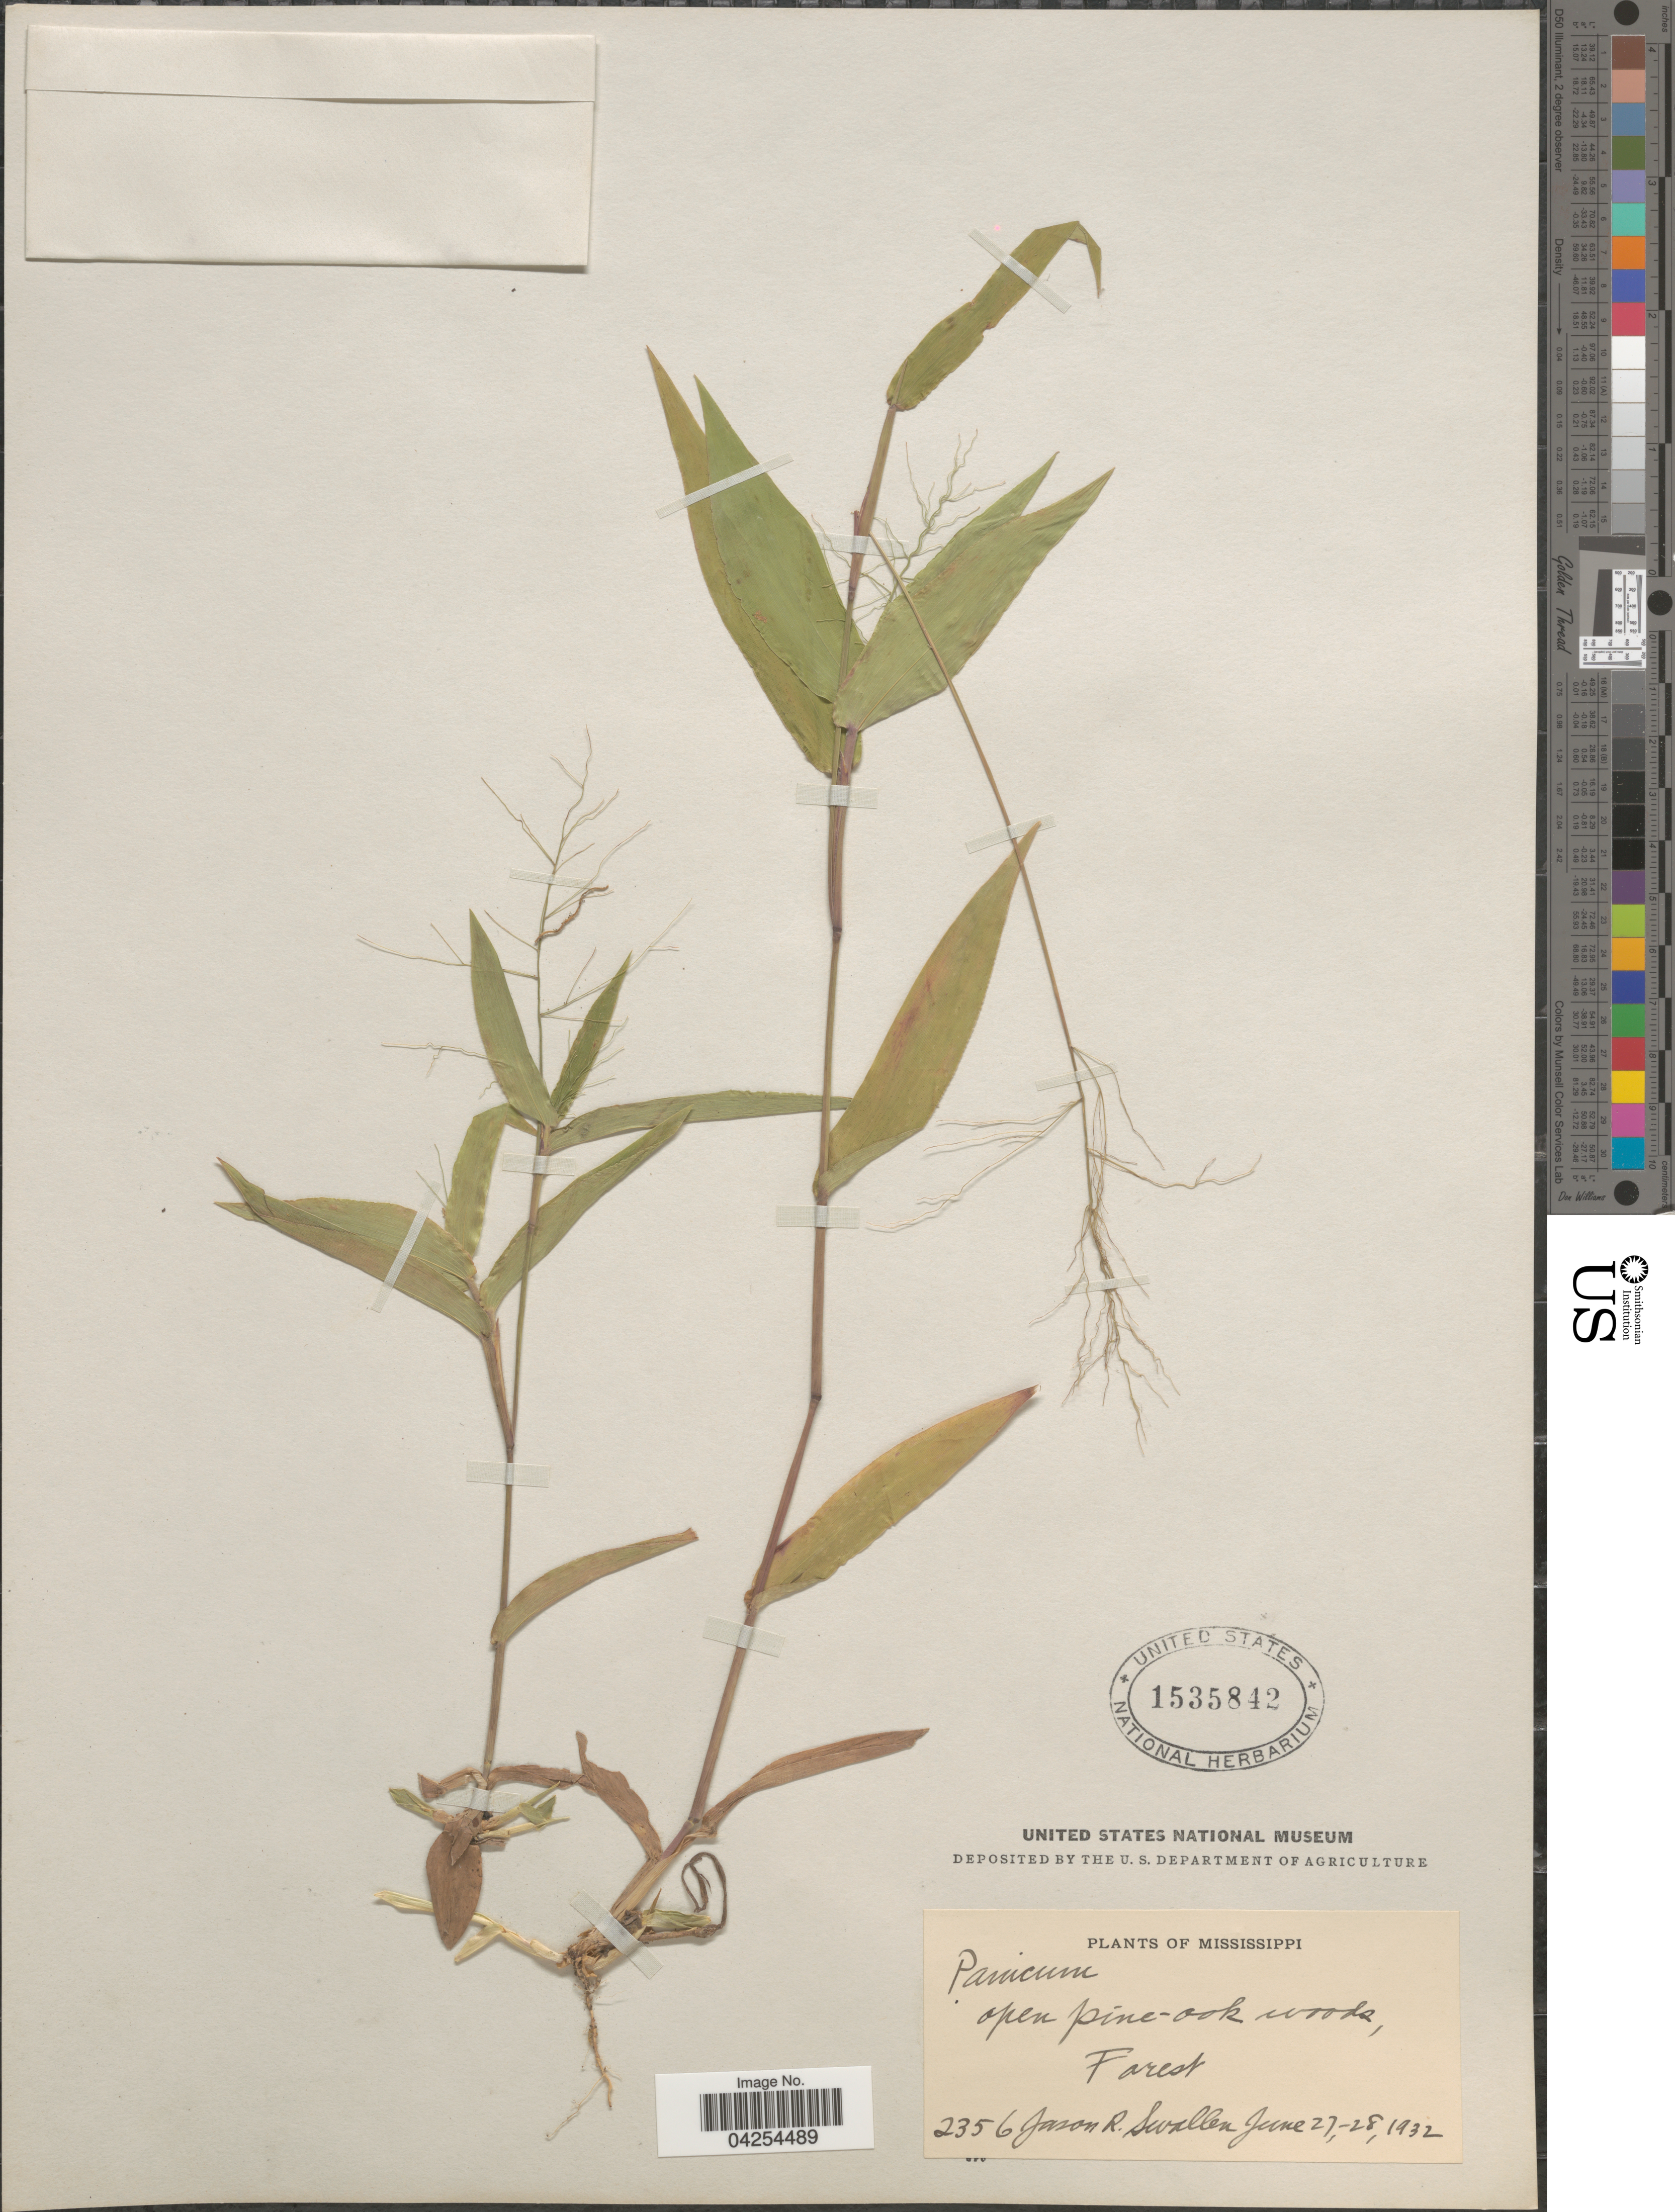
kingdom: Plantae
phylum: Tracheophyta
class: Liliopsida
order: Poales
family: Poaceae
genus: Dichanthelium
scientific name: Dichanthelium commutatum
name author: (Schult.) Gould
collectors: J. R. Swallen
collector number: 2356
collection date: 1932-06-27/1932-06-28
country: United States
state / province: Mississippi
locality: Open pine-oak woods, Forest.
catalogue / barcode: US 1535842